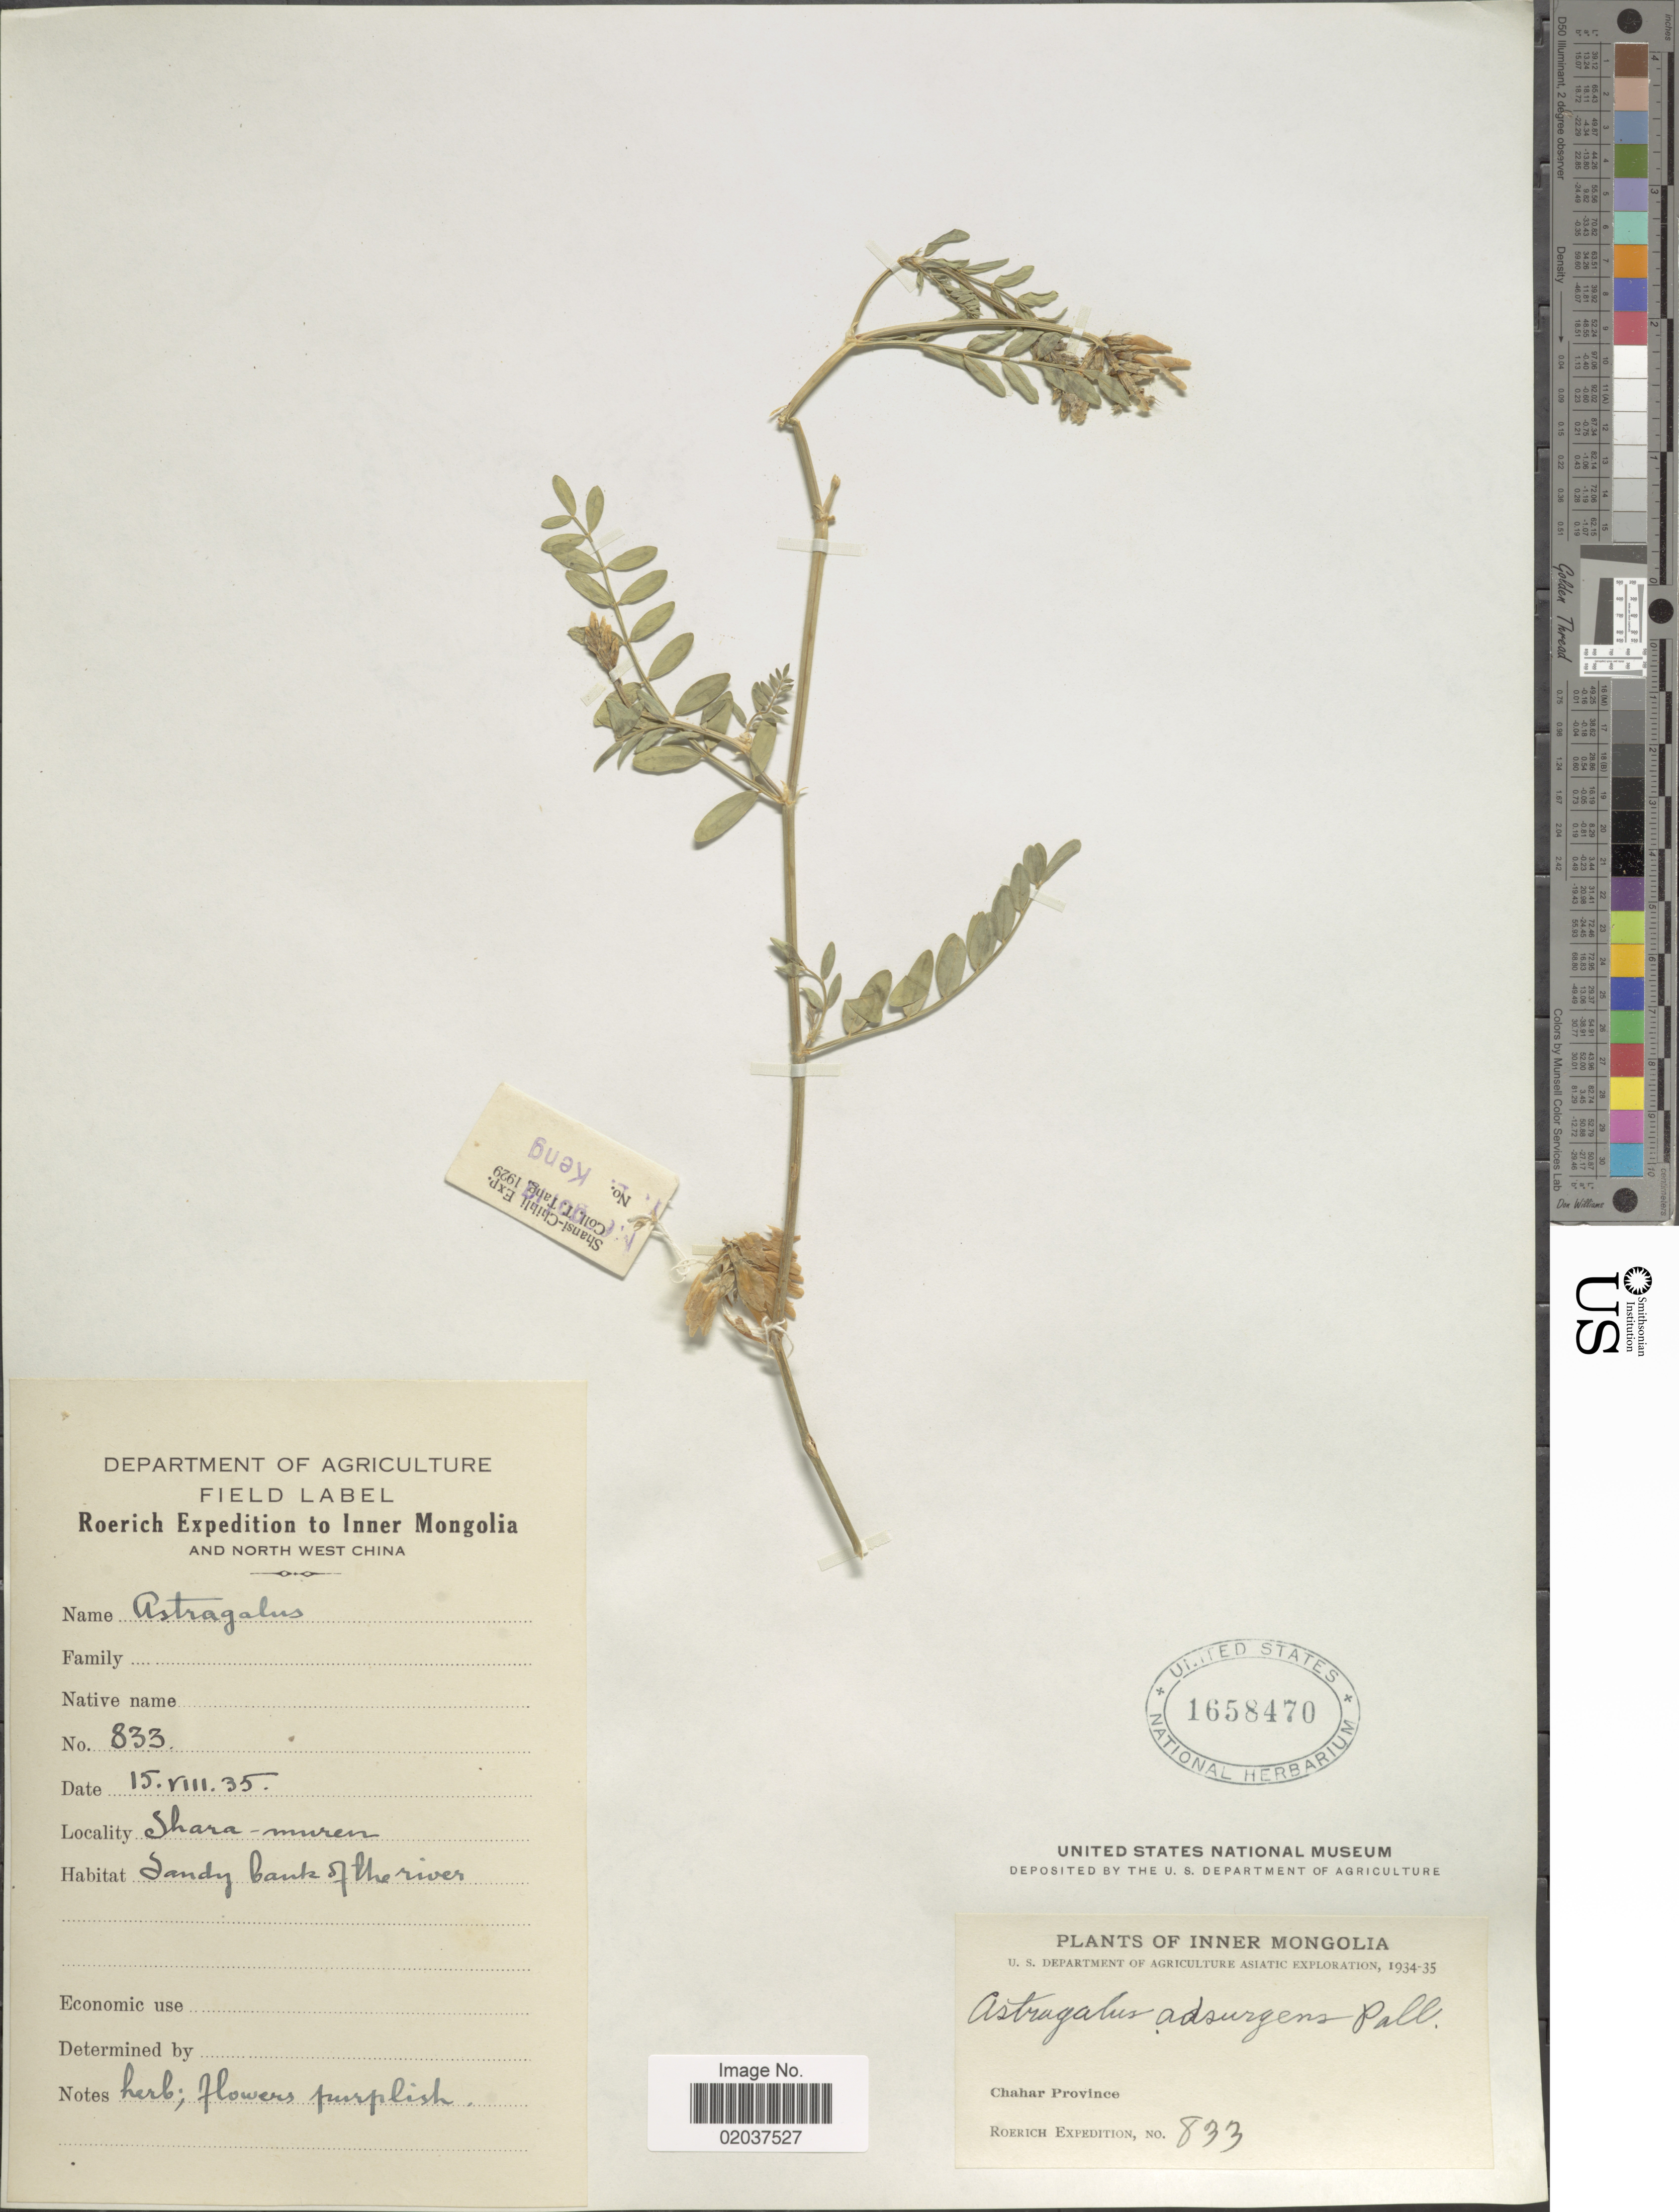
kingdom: Plantae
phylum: Tracheophyta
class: Magnoliopsida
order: Fabales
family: Fabaceae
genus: Astragalus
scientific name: Astragalus adsurgens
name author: Pall.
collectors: Roerich Expedition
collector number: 833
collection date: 1935-08-15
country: China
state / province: Nei Monggol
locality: Sandy banks of the rivers, Inner Mongolia, Chahar Province, North West China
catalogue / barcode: US 1658470